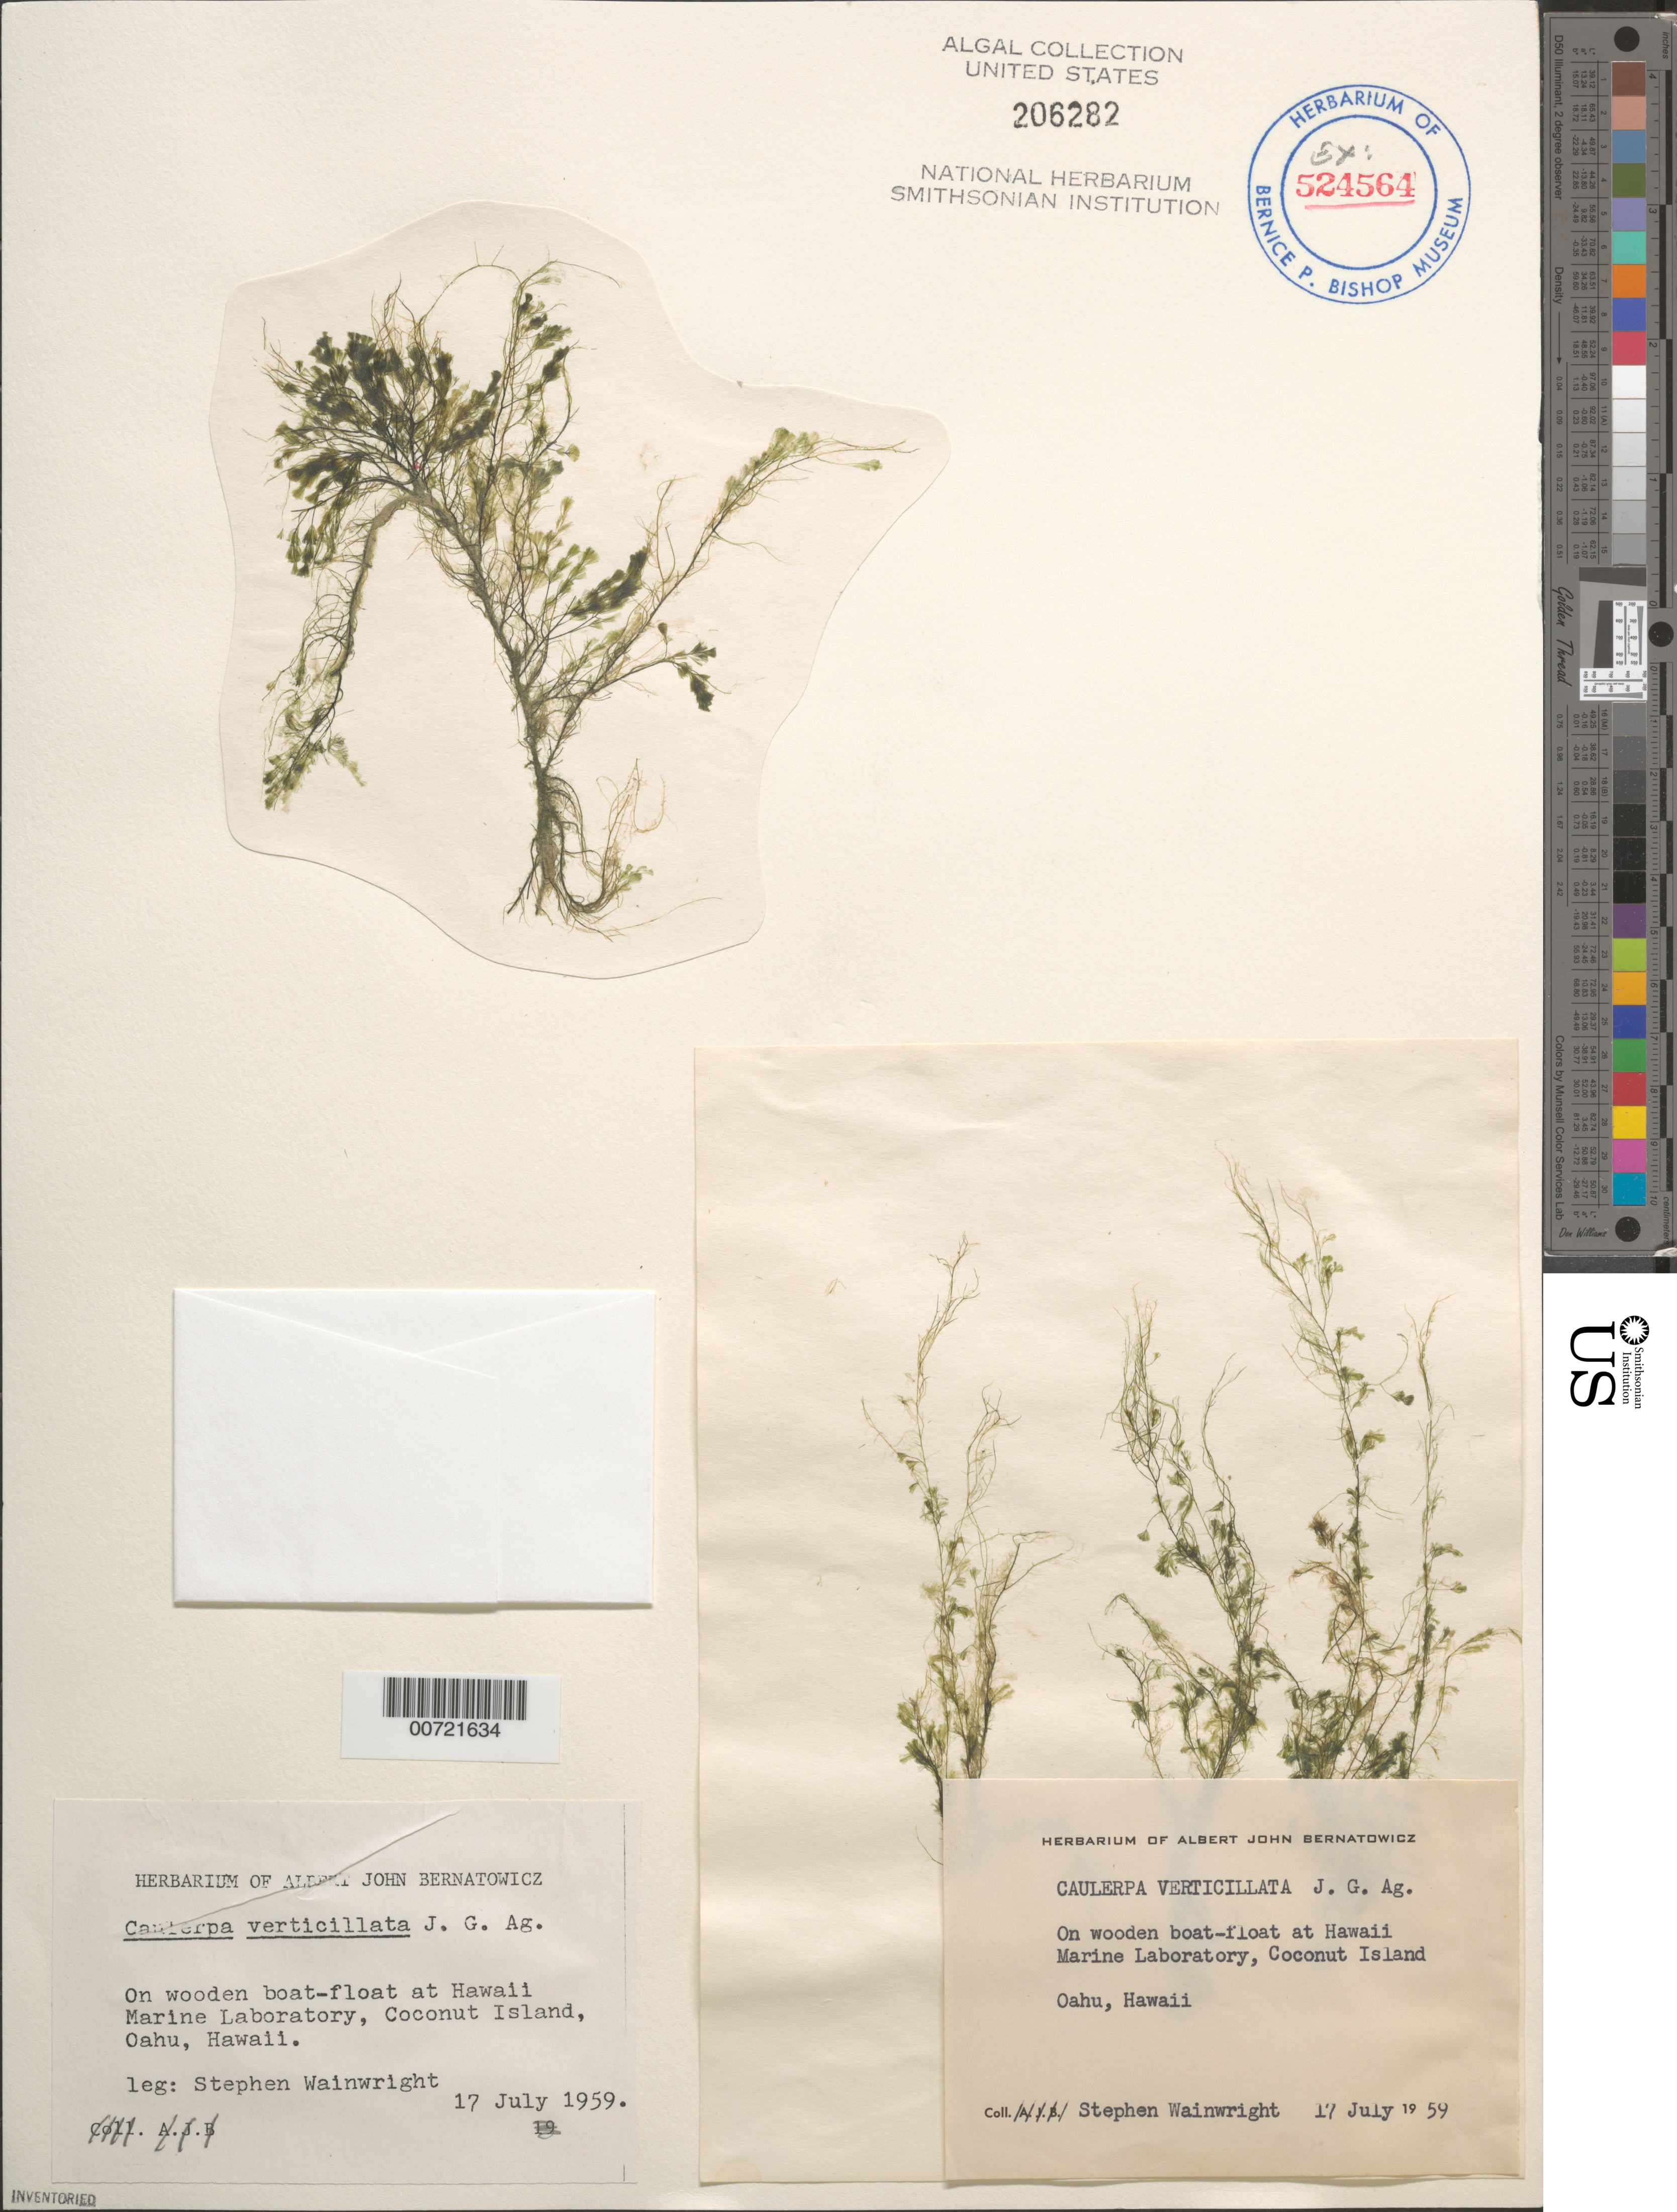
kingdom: Plantae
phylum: Chlorophyta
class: Ulvophyceae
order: Bryopsidales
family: Caulerpaceae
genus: Caulerpa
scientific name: Caulerpa verticillata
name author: J. Agardh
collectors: S. Wainwright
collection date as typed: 17 Jul 1959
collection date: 1959-07-17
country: United States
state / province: Hawaii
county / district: Honolulu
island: Oahu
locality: Coconut Island, Hawaii Marine Laboratory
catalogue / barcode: US 206282